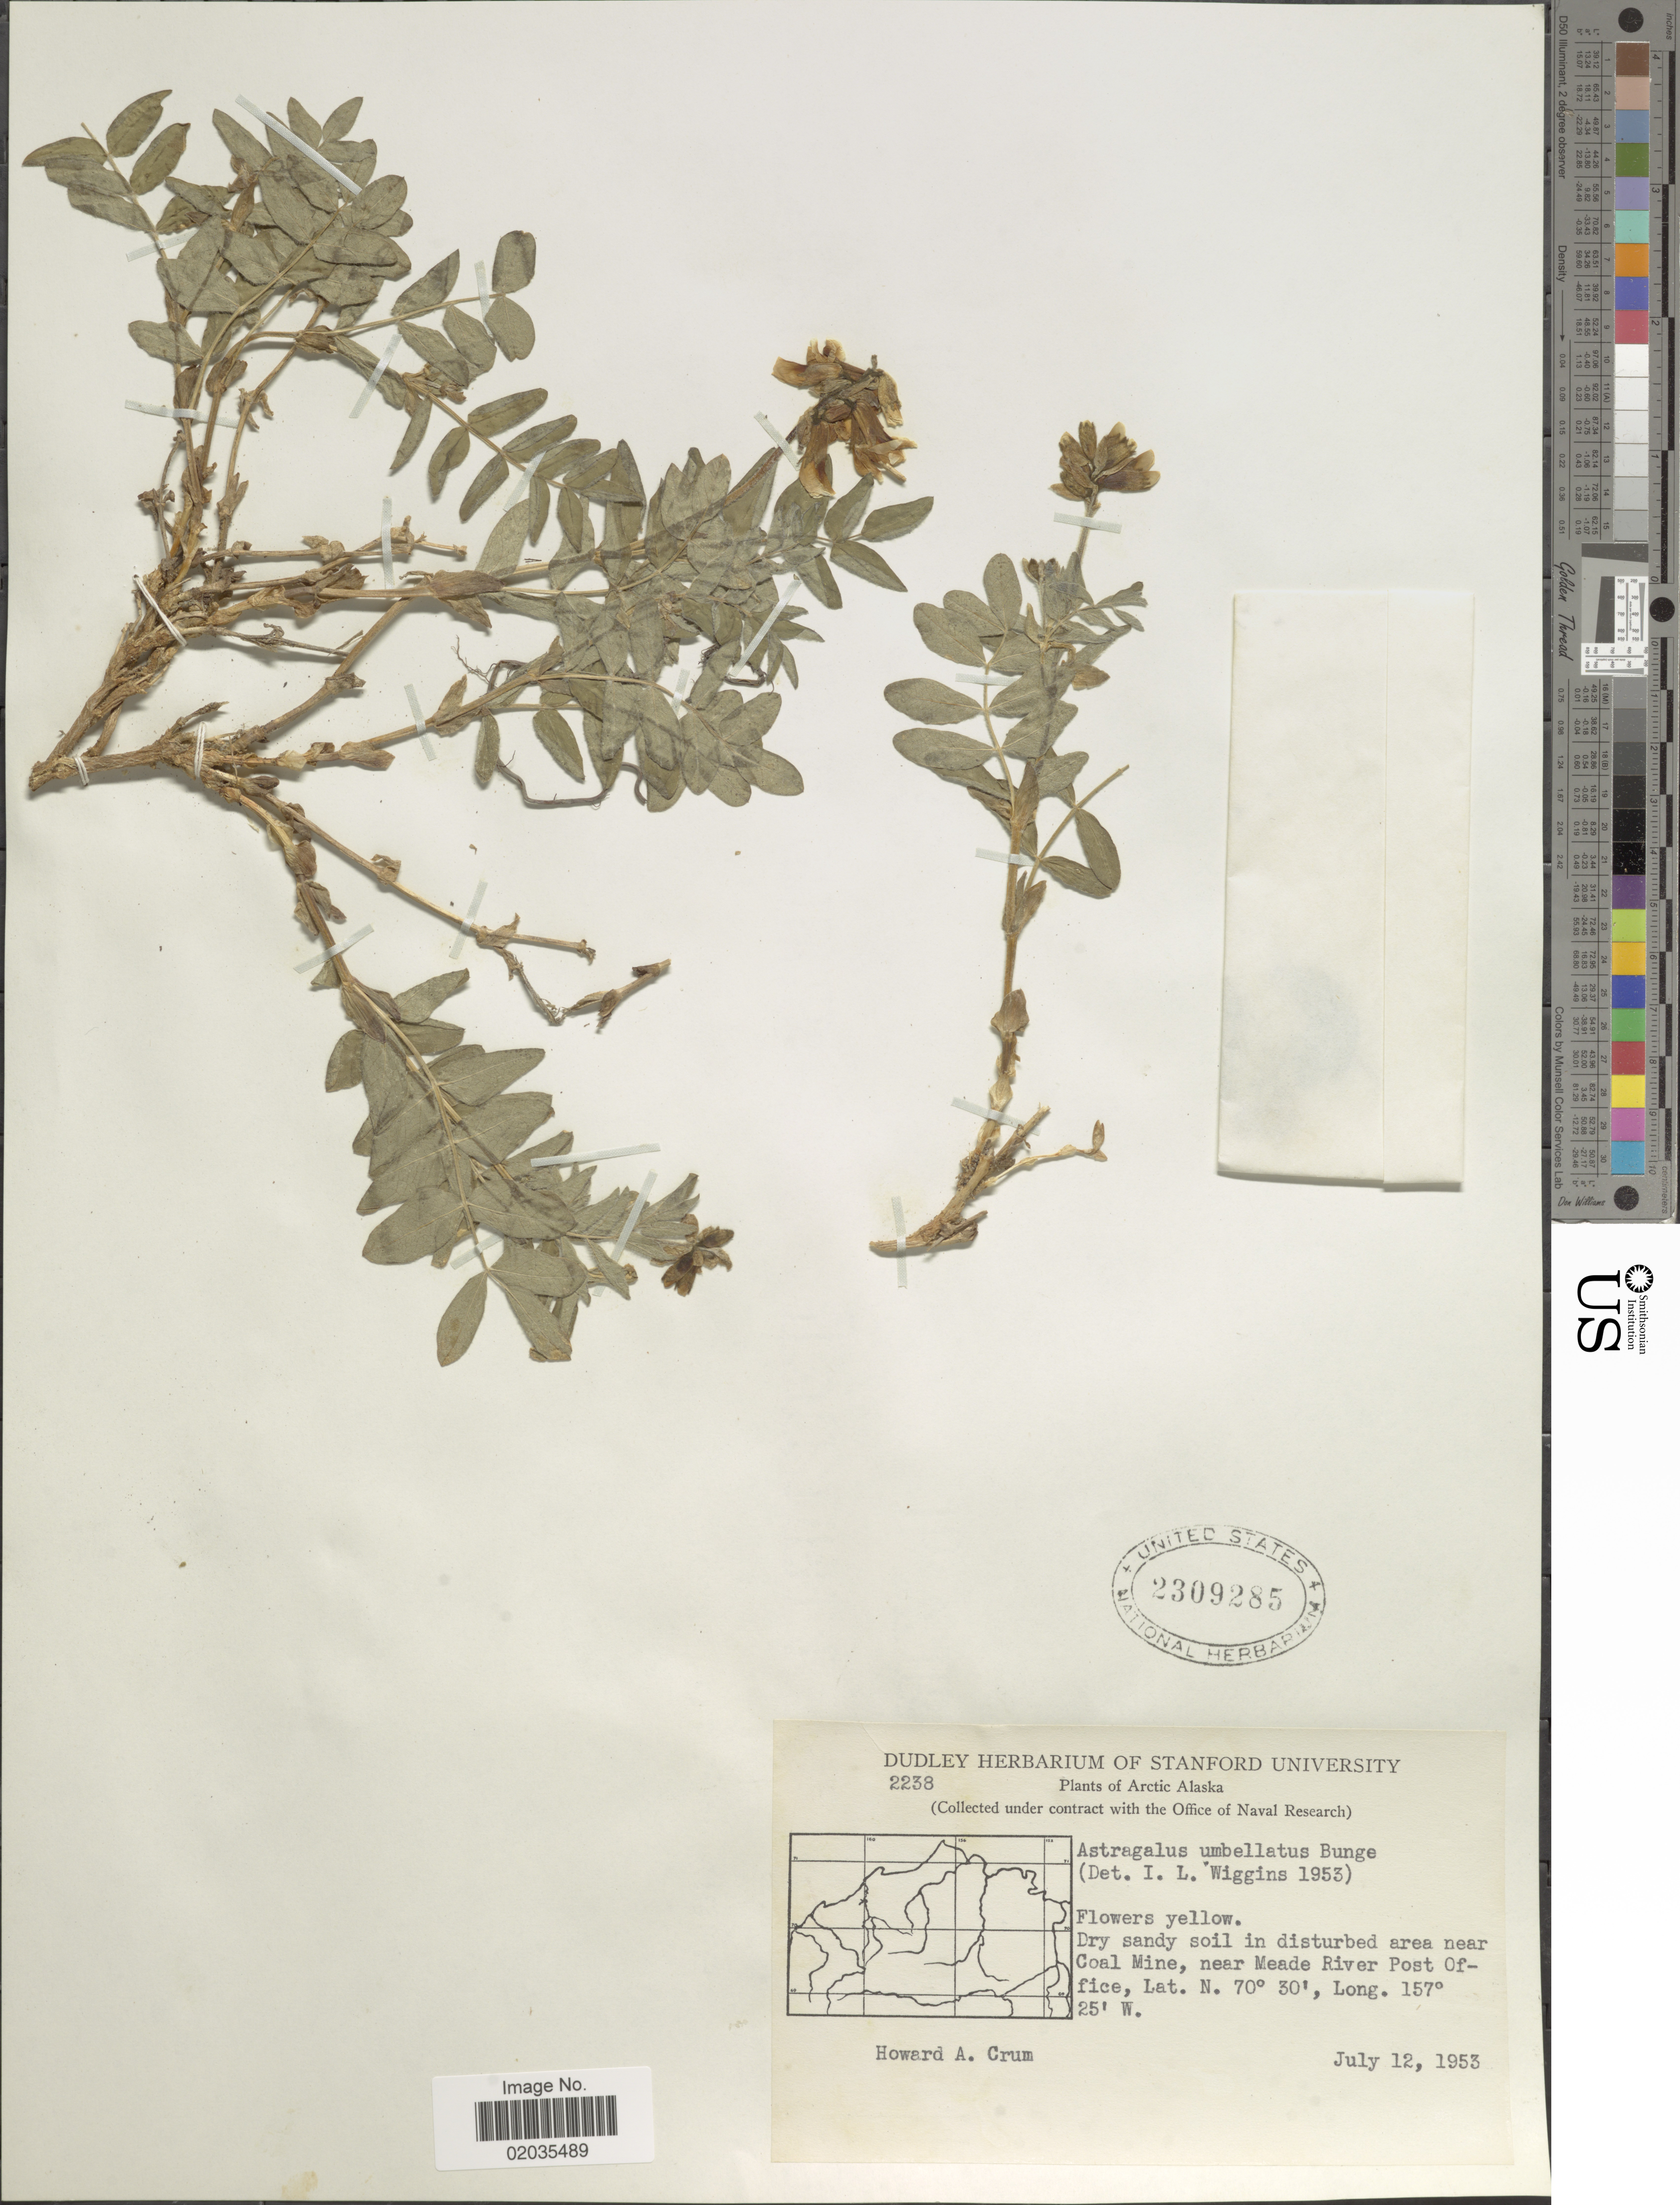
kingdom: Plantae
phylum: Tracheophyta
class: Magnoliopsida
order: Fabales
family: Fabaceae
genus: Astragalus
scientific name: Astragalus umbellatus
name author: Bunge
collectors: H. A. Crum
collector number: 2238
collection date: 1953-07-12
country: United States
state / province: Alaska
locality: Arctic Alaska. near Coal Mine, near Meade River Post Office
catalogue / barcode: US 2309285